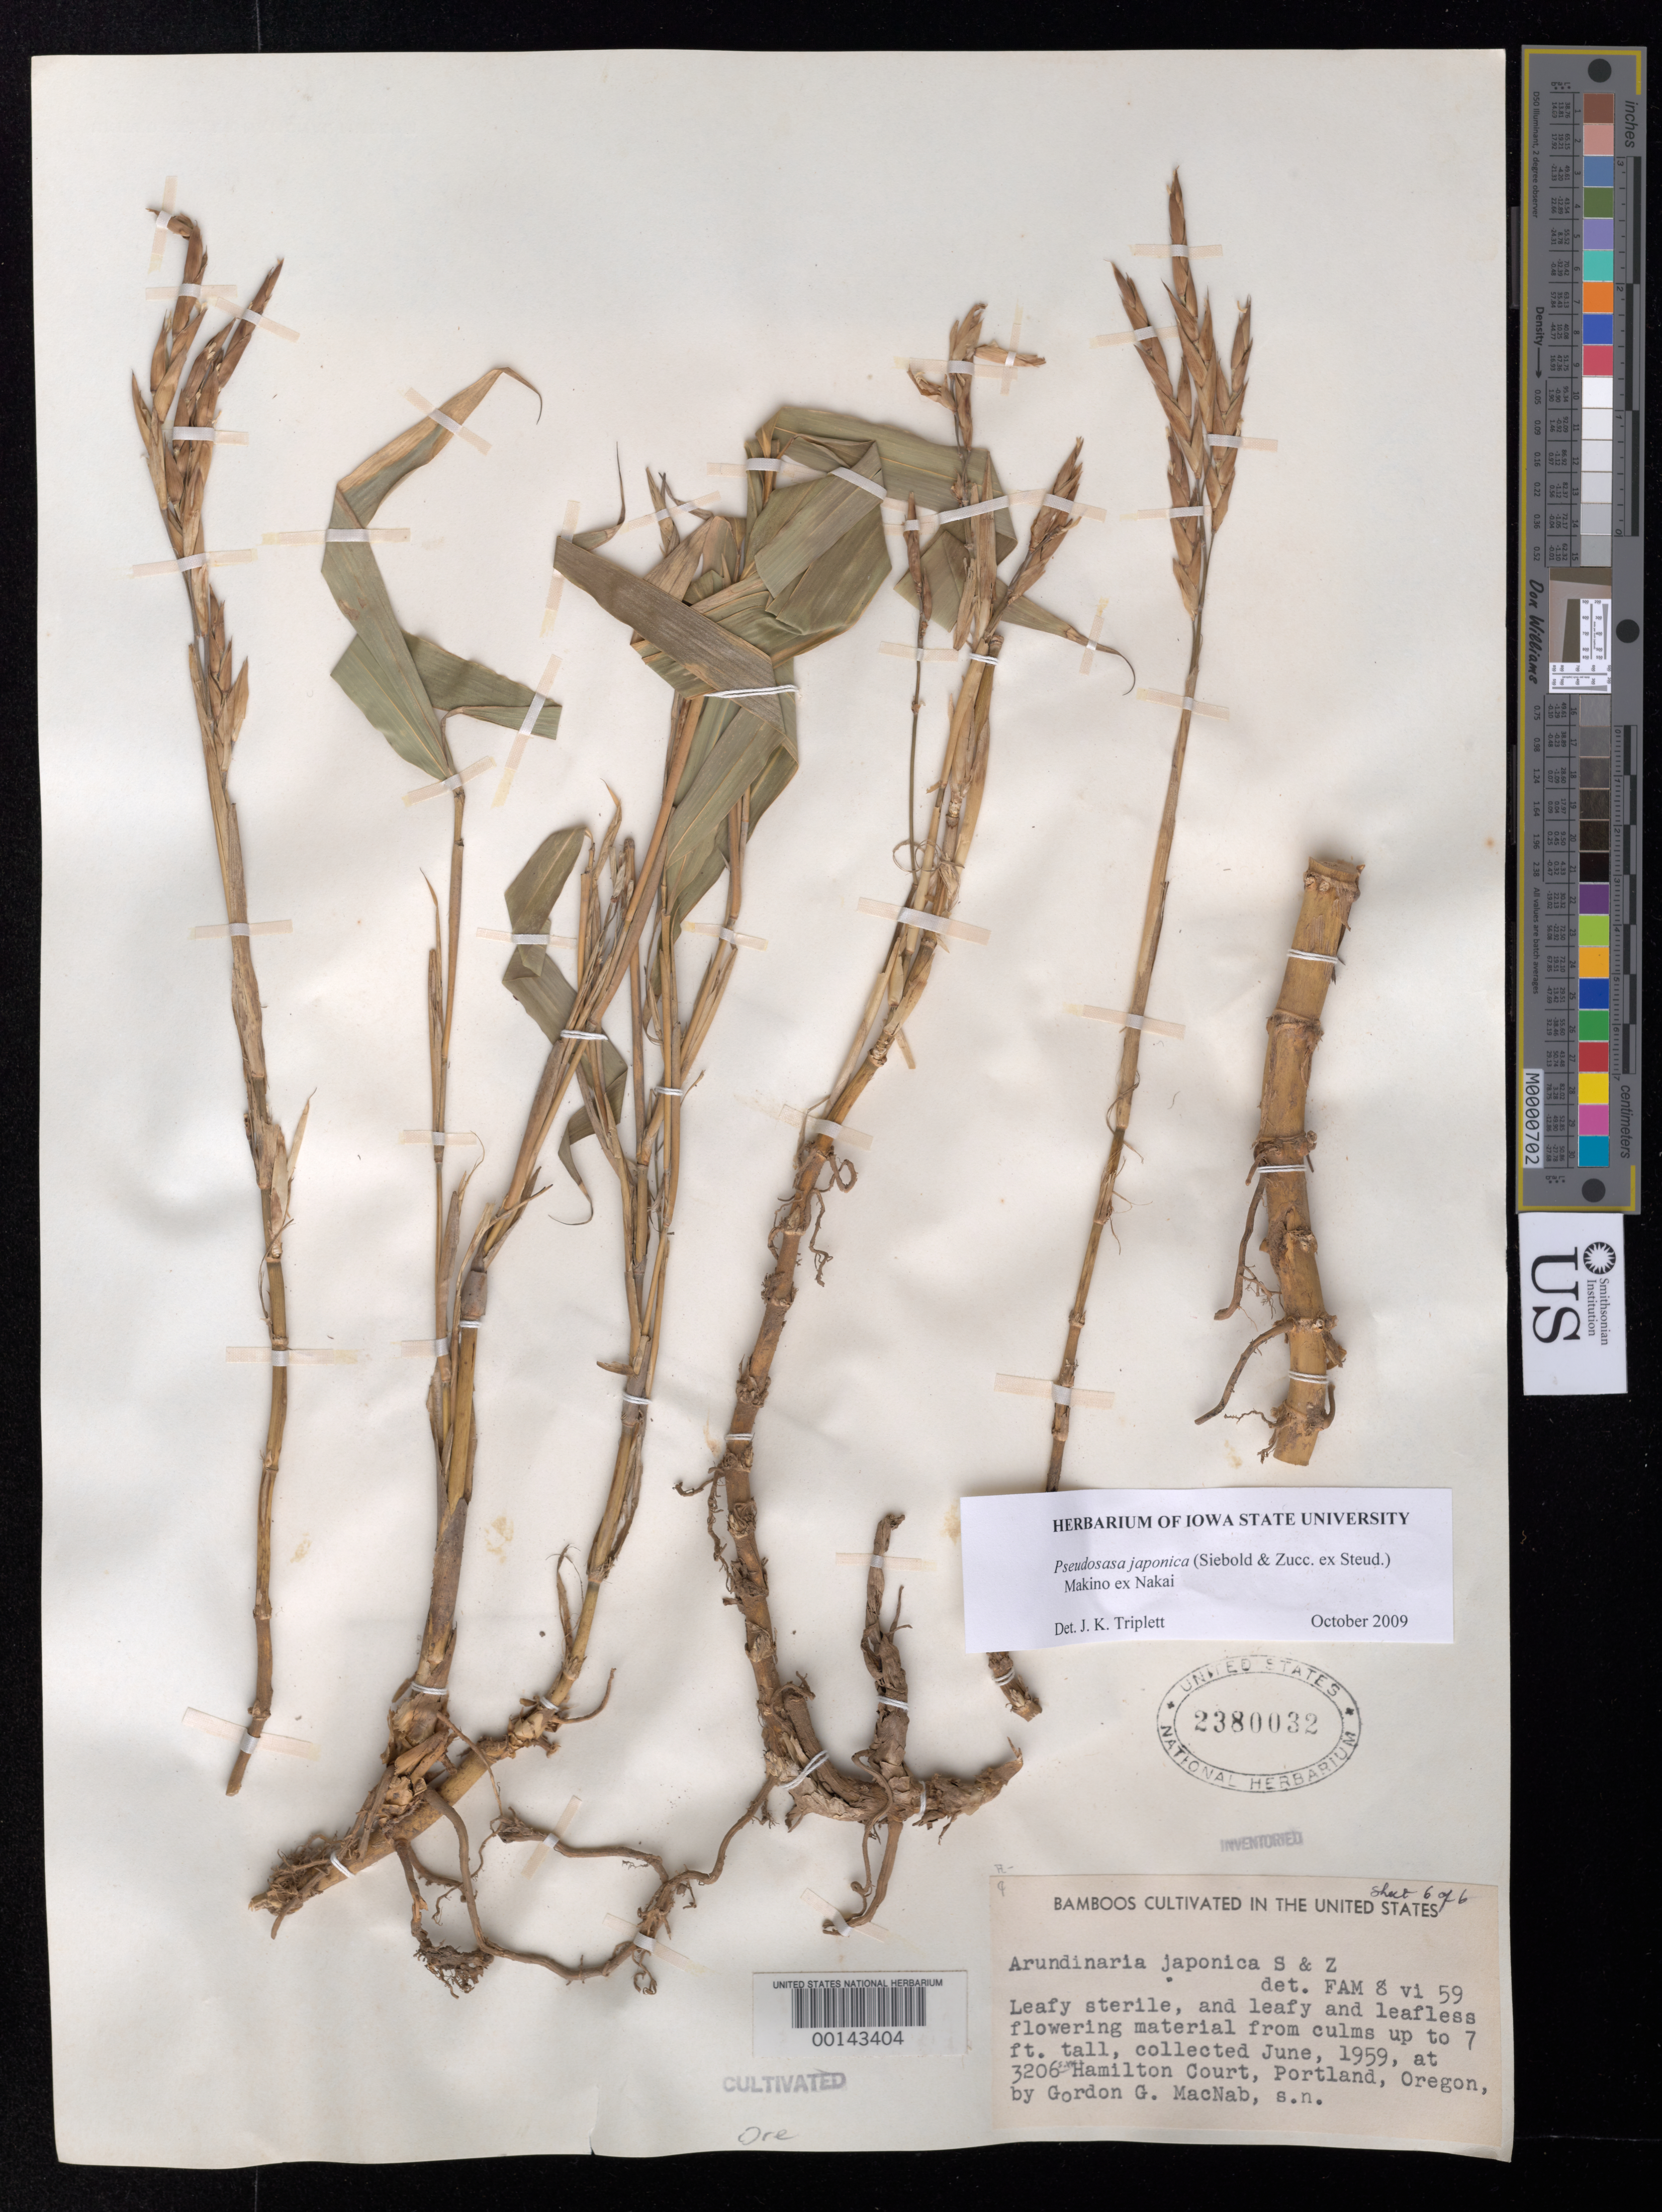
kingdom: Plantae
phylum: Tracheophyta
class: Liliopsida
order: Poales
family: Poaceae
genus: Pseudosasa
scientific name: Pseudosasa japonica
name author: (Siebold & Zucc. ex Steud.) Makino ex Nakai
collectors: G. MacNab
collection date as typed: Jun 1959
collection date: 1959-06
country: United States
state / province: Oregon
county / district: Multnomah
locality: Portland, 3206 SW Hamilton Court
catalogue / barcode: US 2380032